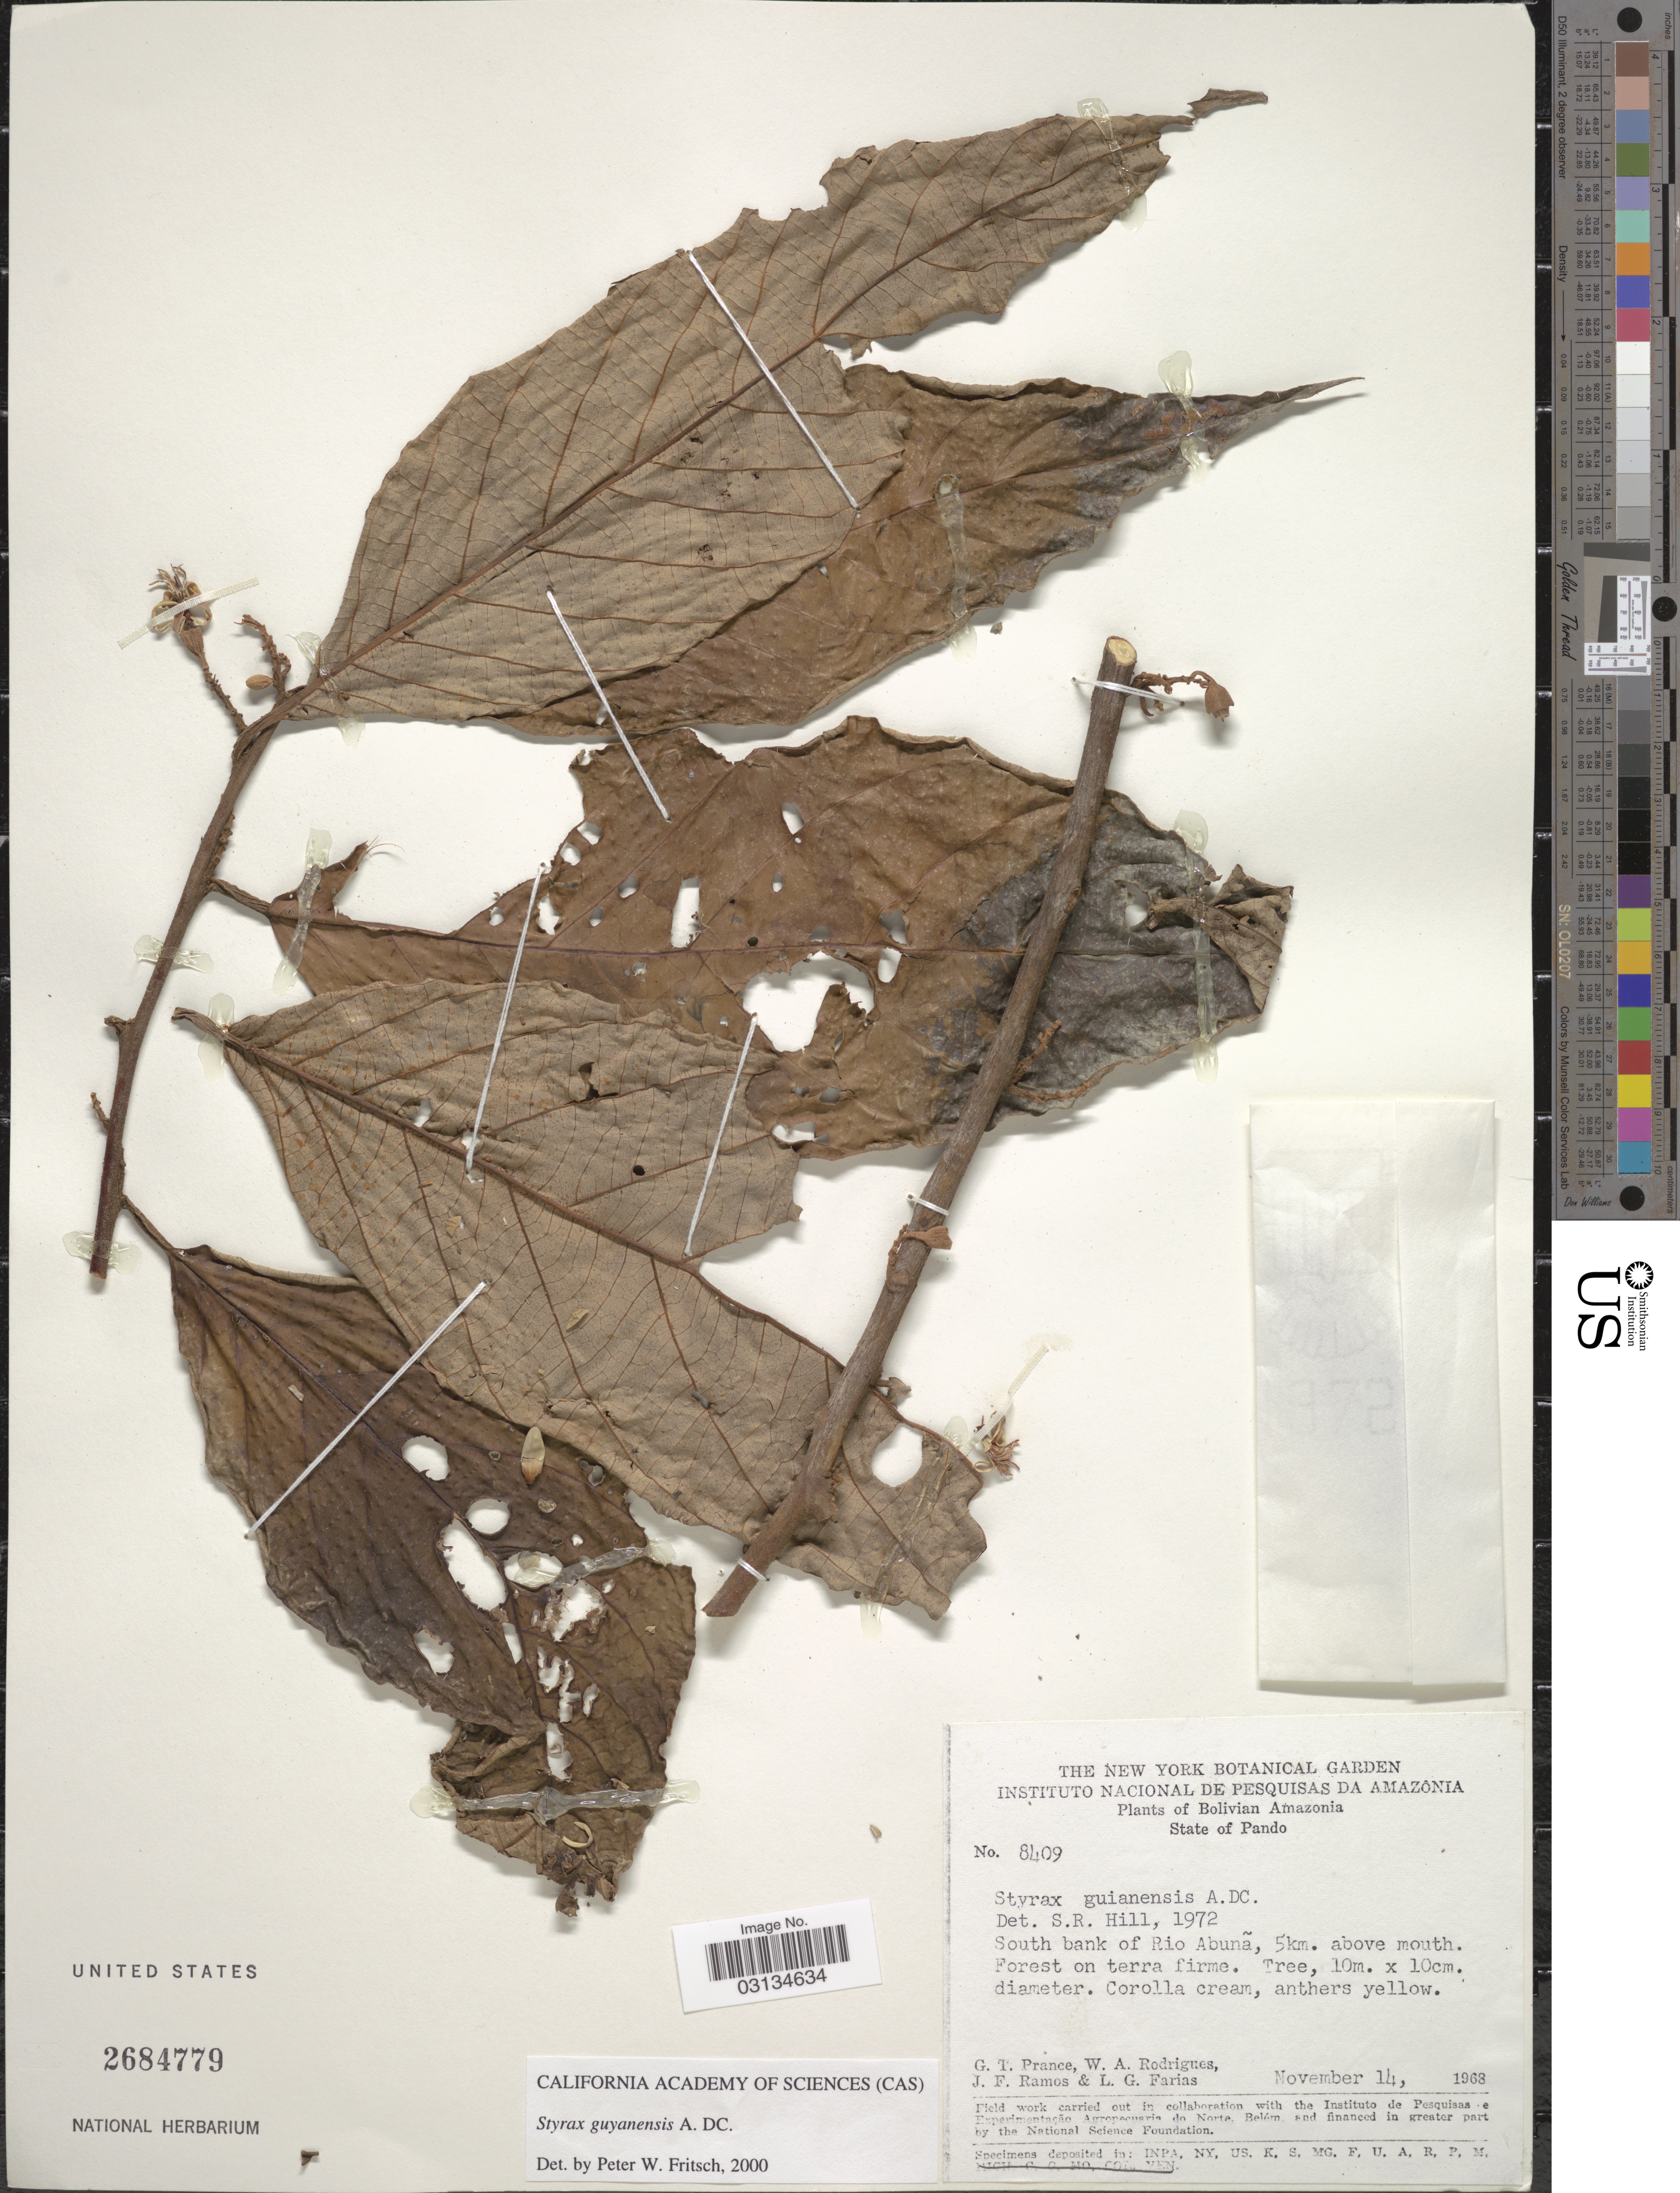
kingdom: Plantae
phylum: Tracheophyta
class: Magnoliopsida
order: Ericales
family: Styracaceae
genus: Styrax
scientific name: Styrax guyanensis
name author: A. DC.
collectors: G. T. Prance, W. A. Rodrigues, J. F. Ramos & L. G. Farias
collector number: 8409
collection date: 1968-11-14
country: Bolivia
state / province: Pando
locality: Bolivian Amazonia. South bank of Rio Abunã, 5km. above mouth.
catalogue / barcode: US 2684779